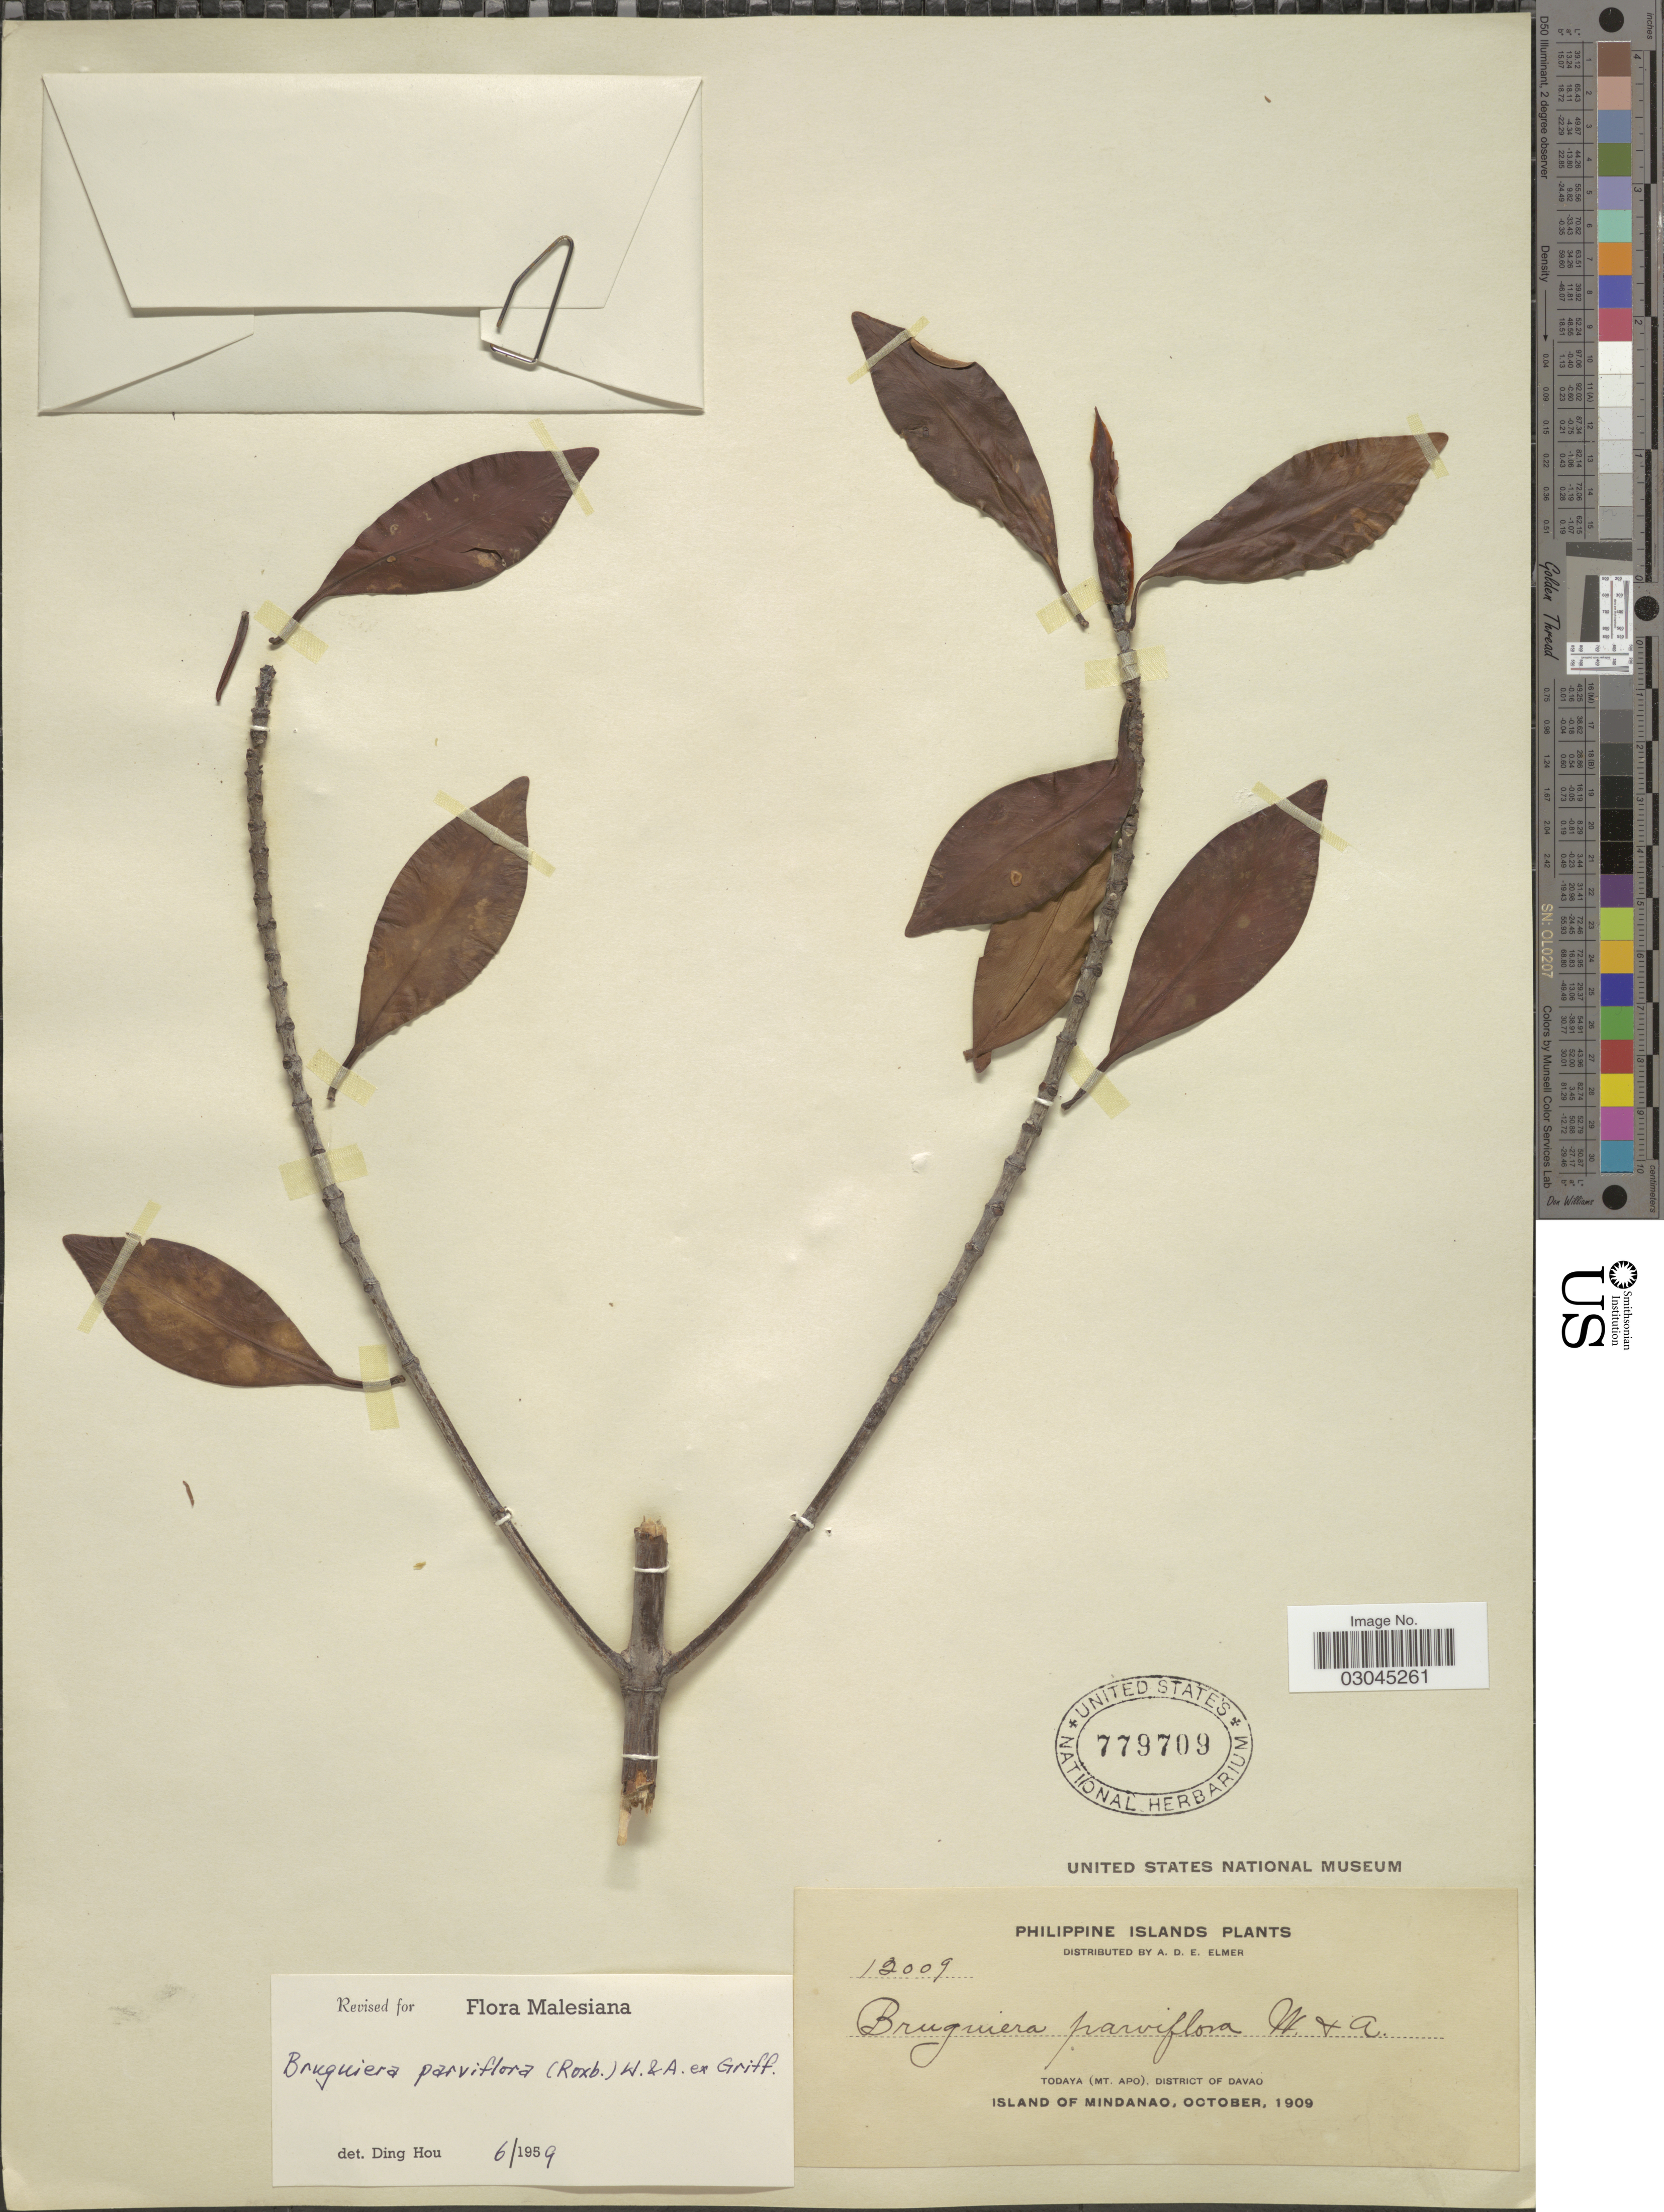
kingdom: Plantae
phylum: Tracheophyta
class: Magnoliopsida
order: Malpighiales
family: Rhizophoraceae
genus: Bruguiera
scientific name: Bruguiera parviflora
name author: (Roxb.) Wight & Arn. ex Griff.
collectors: A. D. E. Elmer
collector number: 12009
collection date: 1909-10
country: Philippines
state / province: Davao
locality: Todaya (Mt. Apo), District of Davao. Island of Mindanao.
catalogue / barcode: US 779709